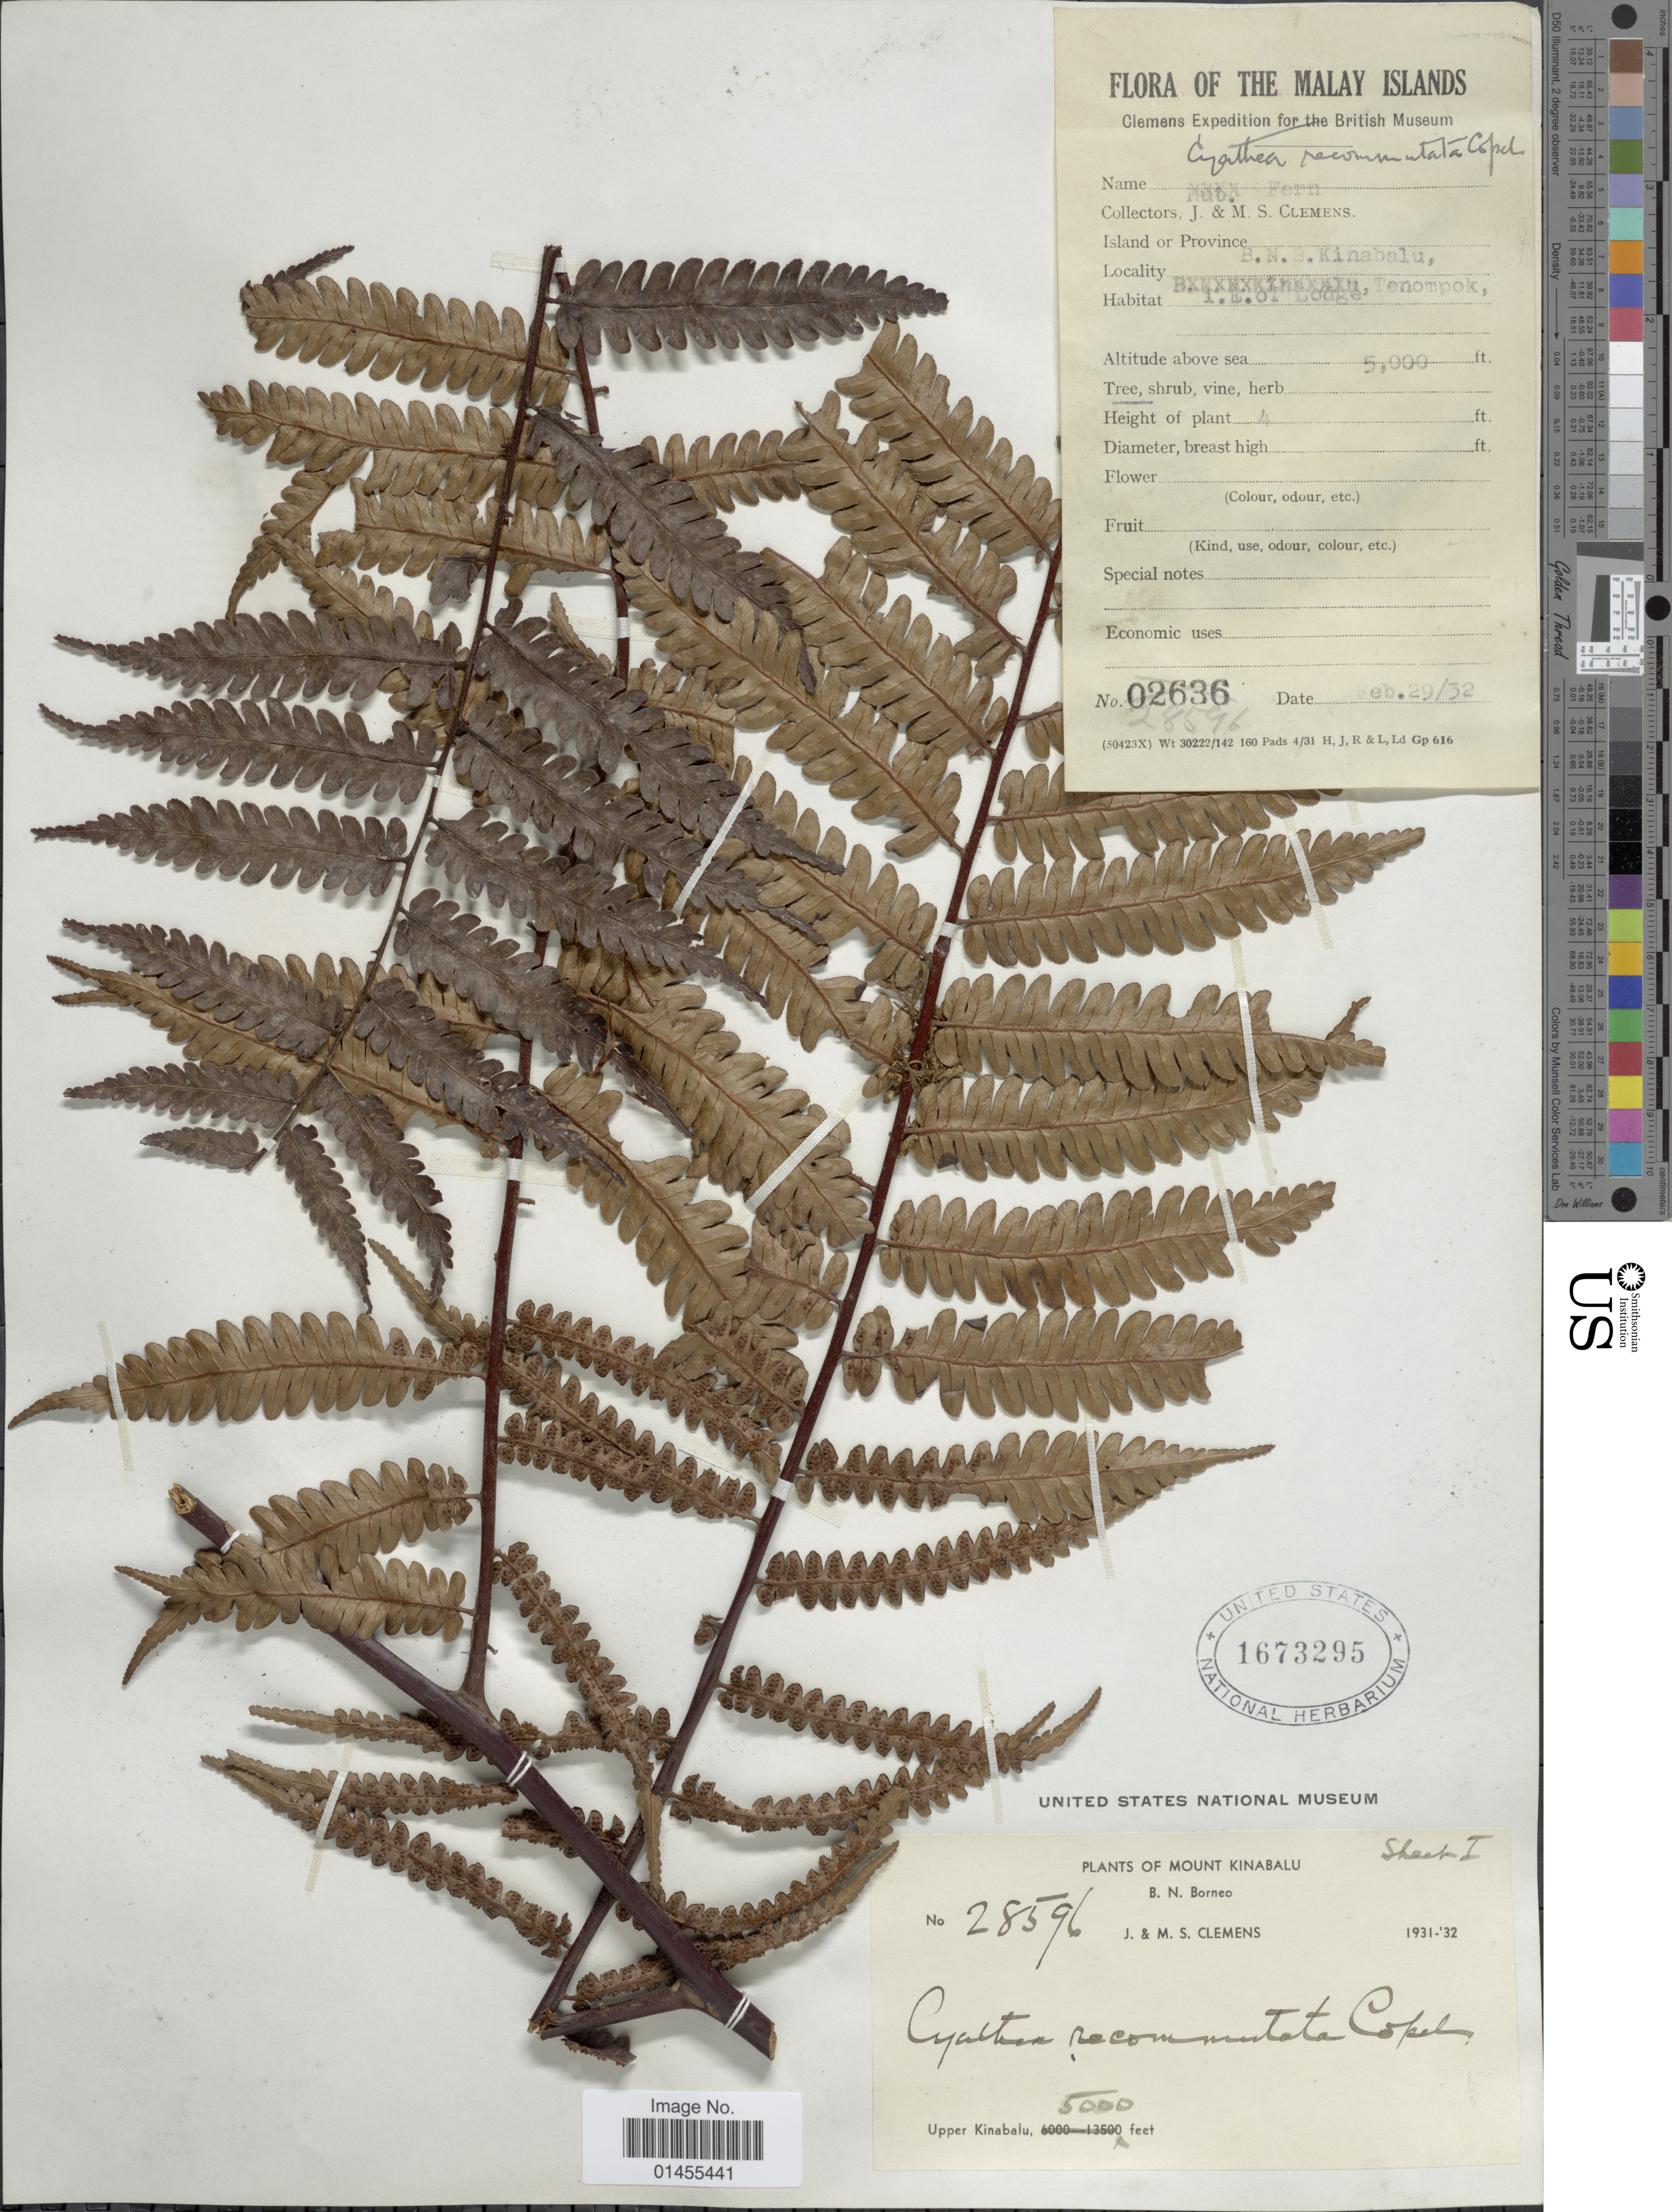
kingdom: Plantae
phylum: Tracheophyta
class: Polypodiopsida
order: Cyatheales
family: Cyatheaceae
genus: Alsophila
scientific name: Alsophila commutata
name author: Mett.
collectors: J. Clemens & M. S. Clemens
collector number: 28596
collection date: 1932-02-29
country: Malaysia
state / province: Sabah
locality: Malay Islands, Mount Kinabalu, B.N. Borneo, Tenompok, Upper Kinabalu.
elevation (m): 1524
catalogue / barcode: US 1673295